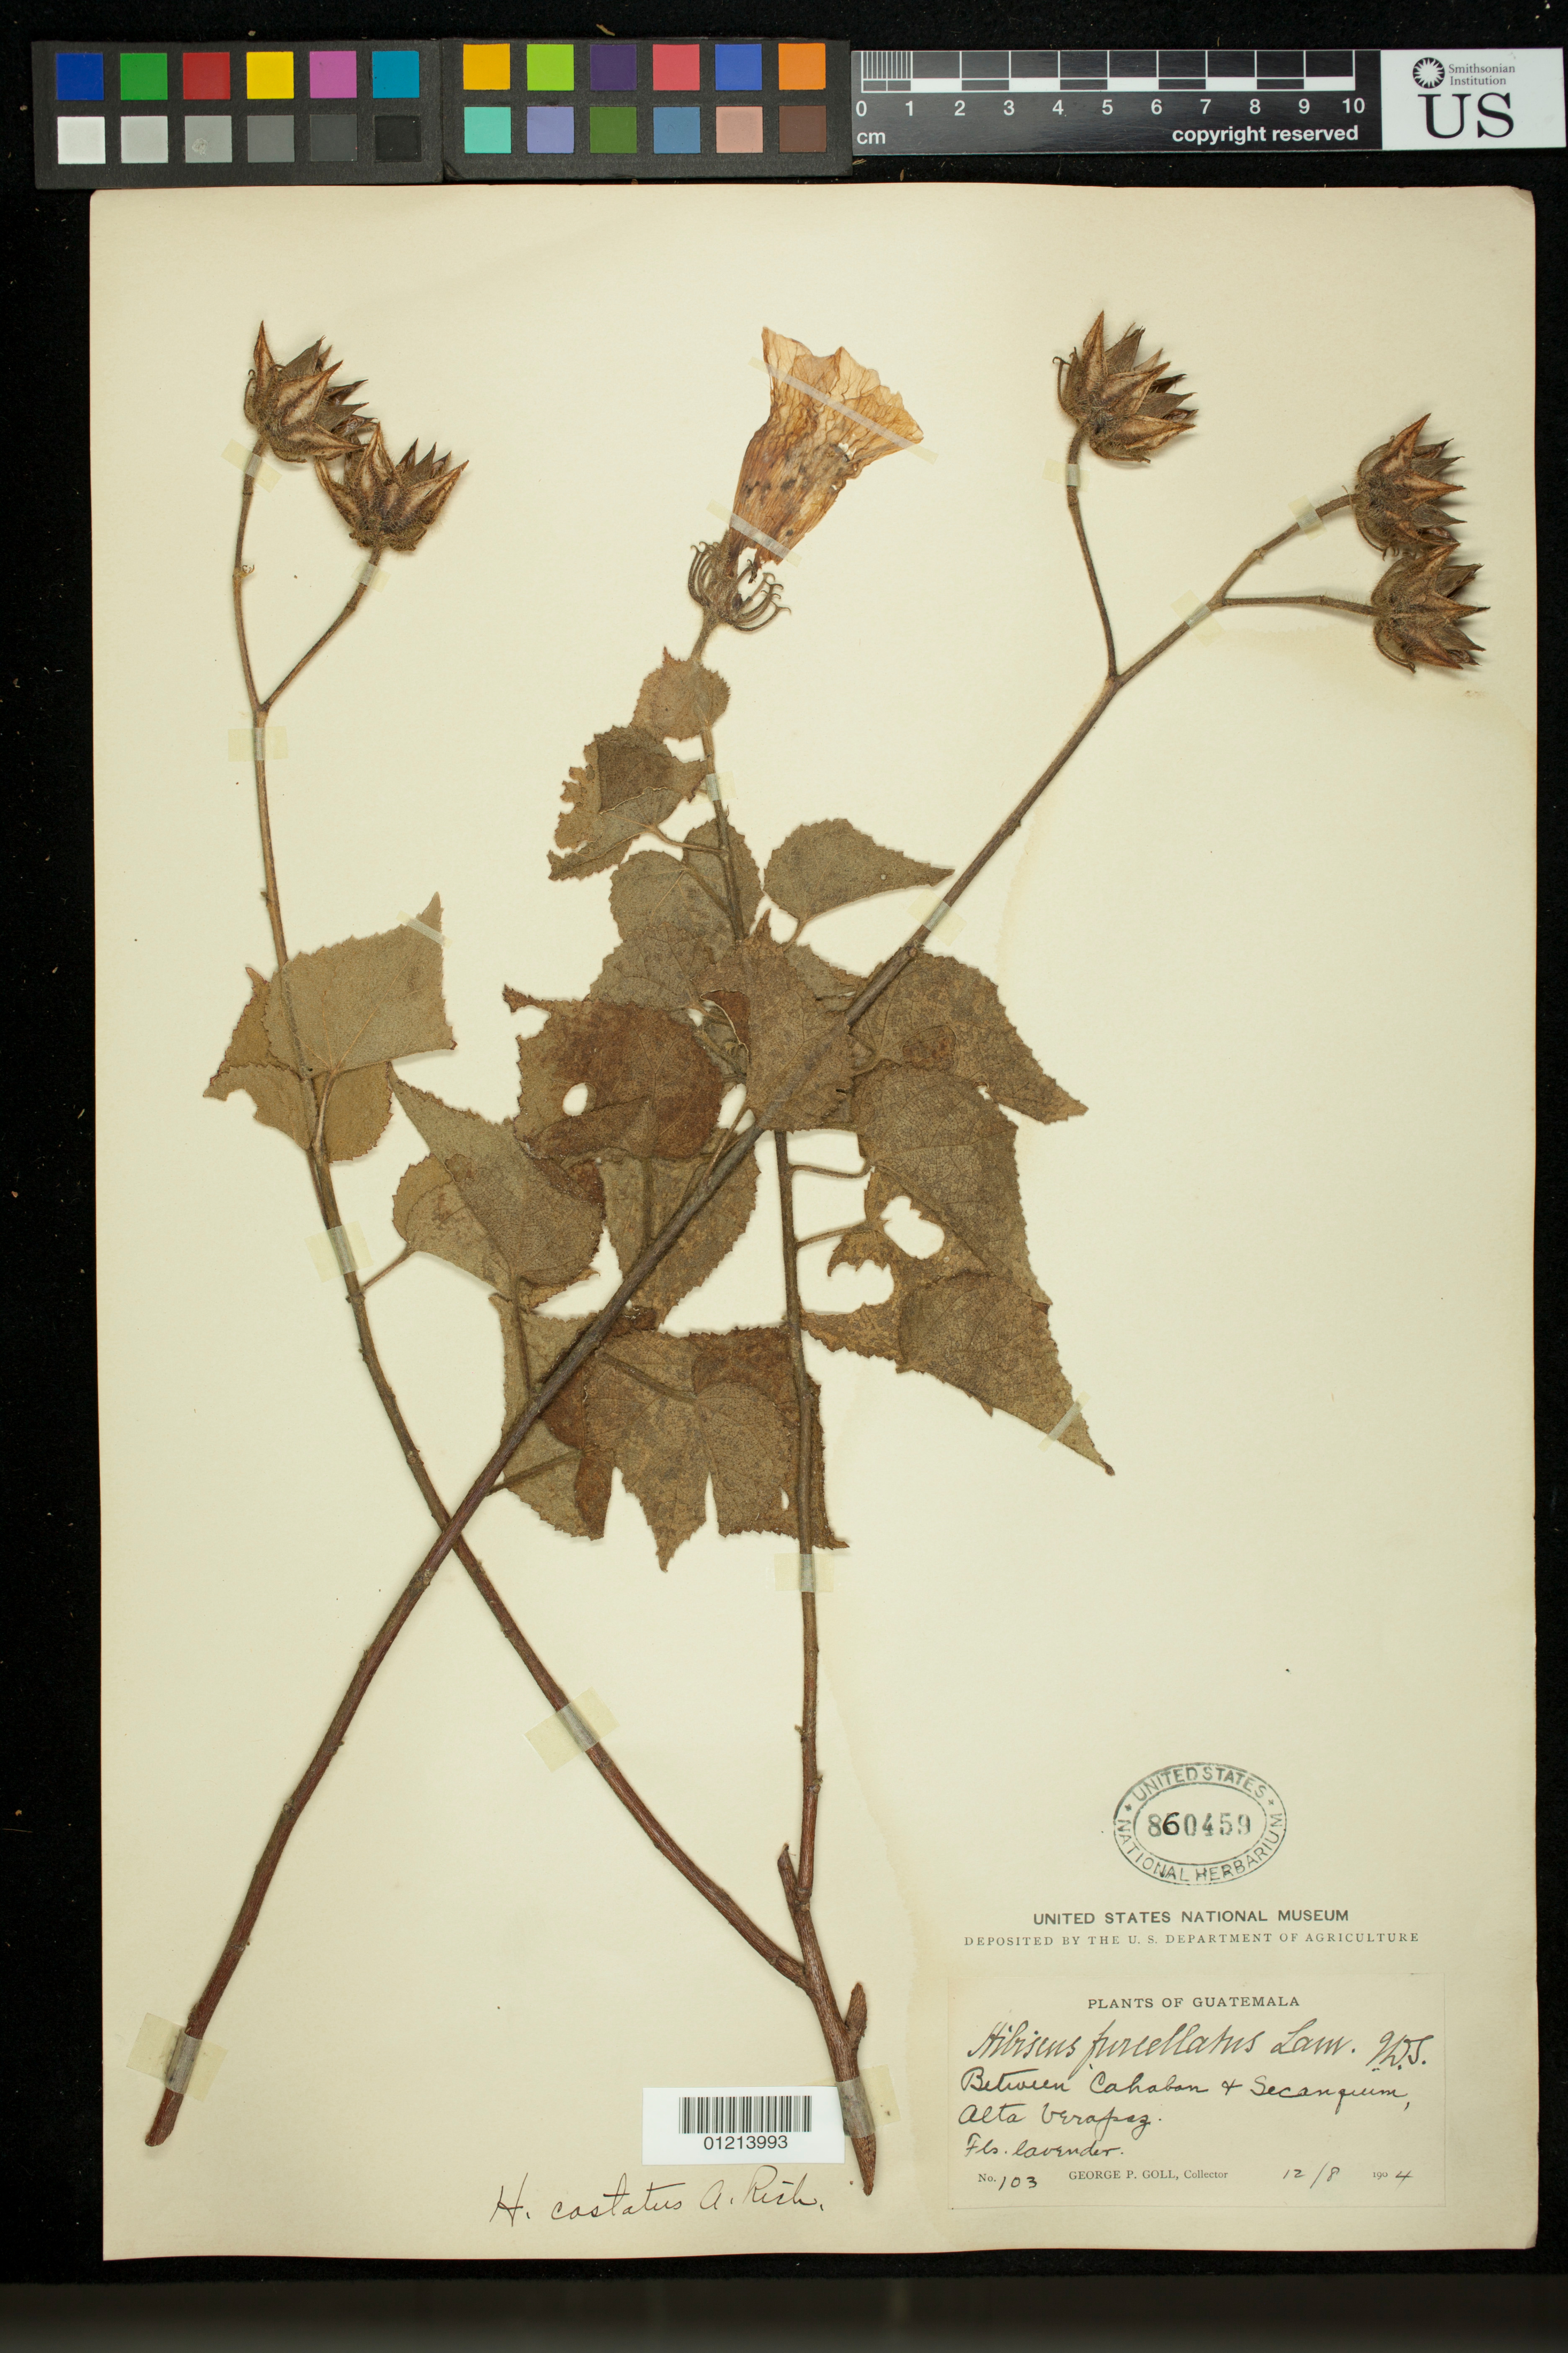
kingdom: Plantae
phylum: Tracheophyta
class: Magnoliopsida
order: Malvales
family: Malvaceae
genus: Sabdariffa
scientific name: Sabdariffa costata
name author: (A. Rich.) M.M. Hanes & R.L. Barrett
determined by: Dorr, Laurence J., Curator (BOT), Smithsonian Institution - National Museum of Natural History (UNITED STATES)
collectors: G. P. Goll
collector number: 103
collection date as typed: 12 Aug 1904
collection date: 1904-08-12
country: Guatemala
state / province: Alta Verapaz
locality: Between Cahabon & Secanquim, Alta Verapaz.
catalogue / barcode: US 860459